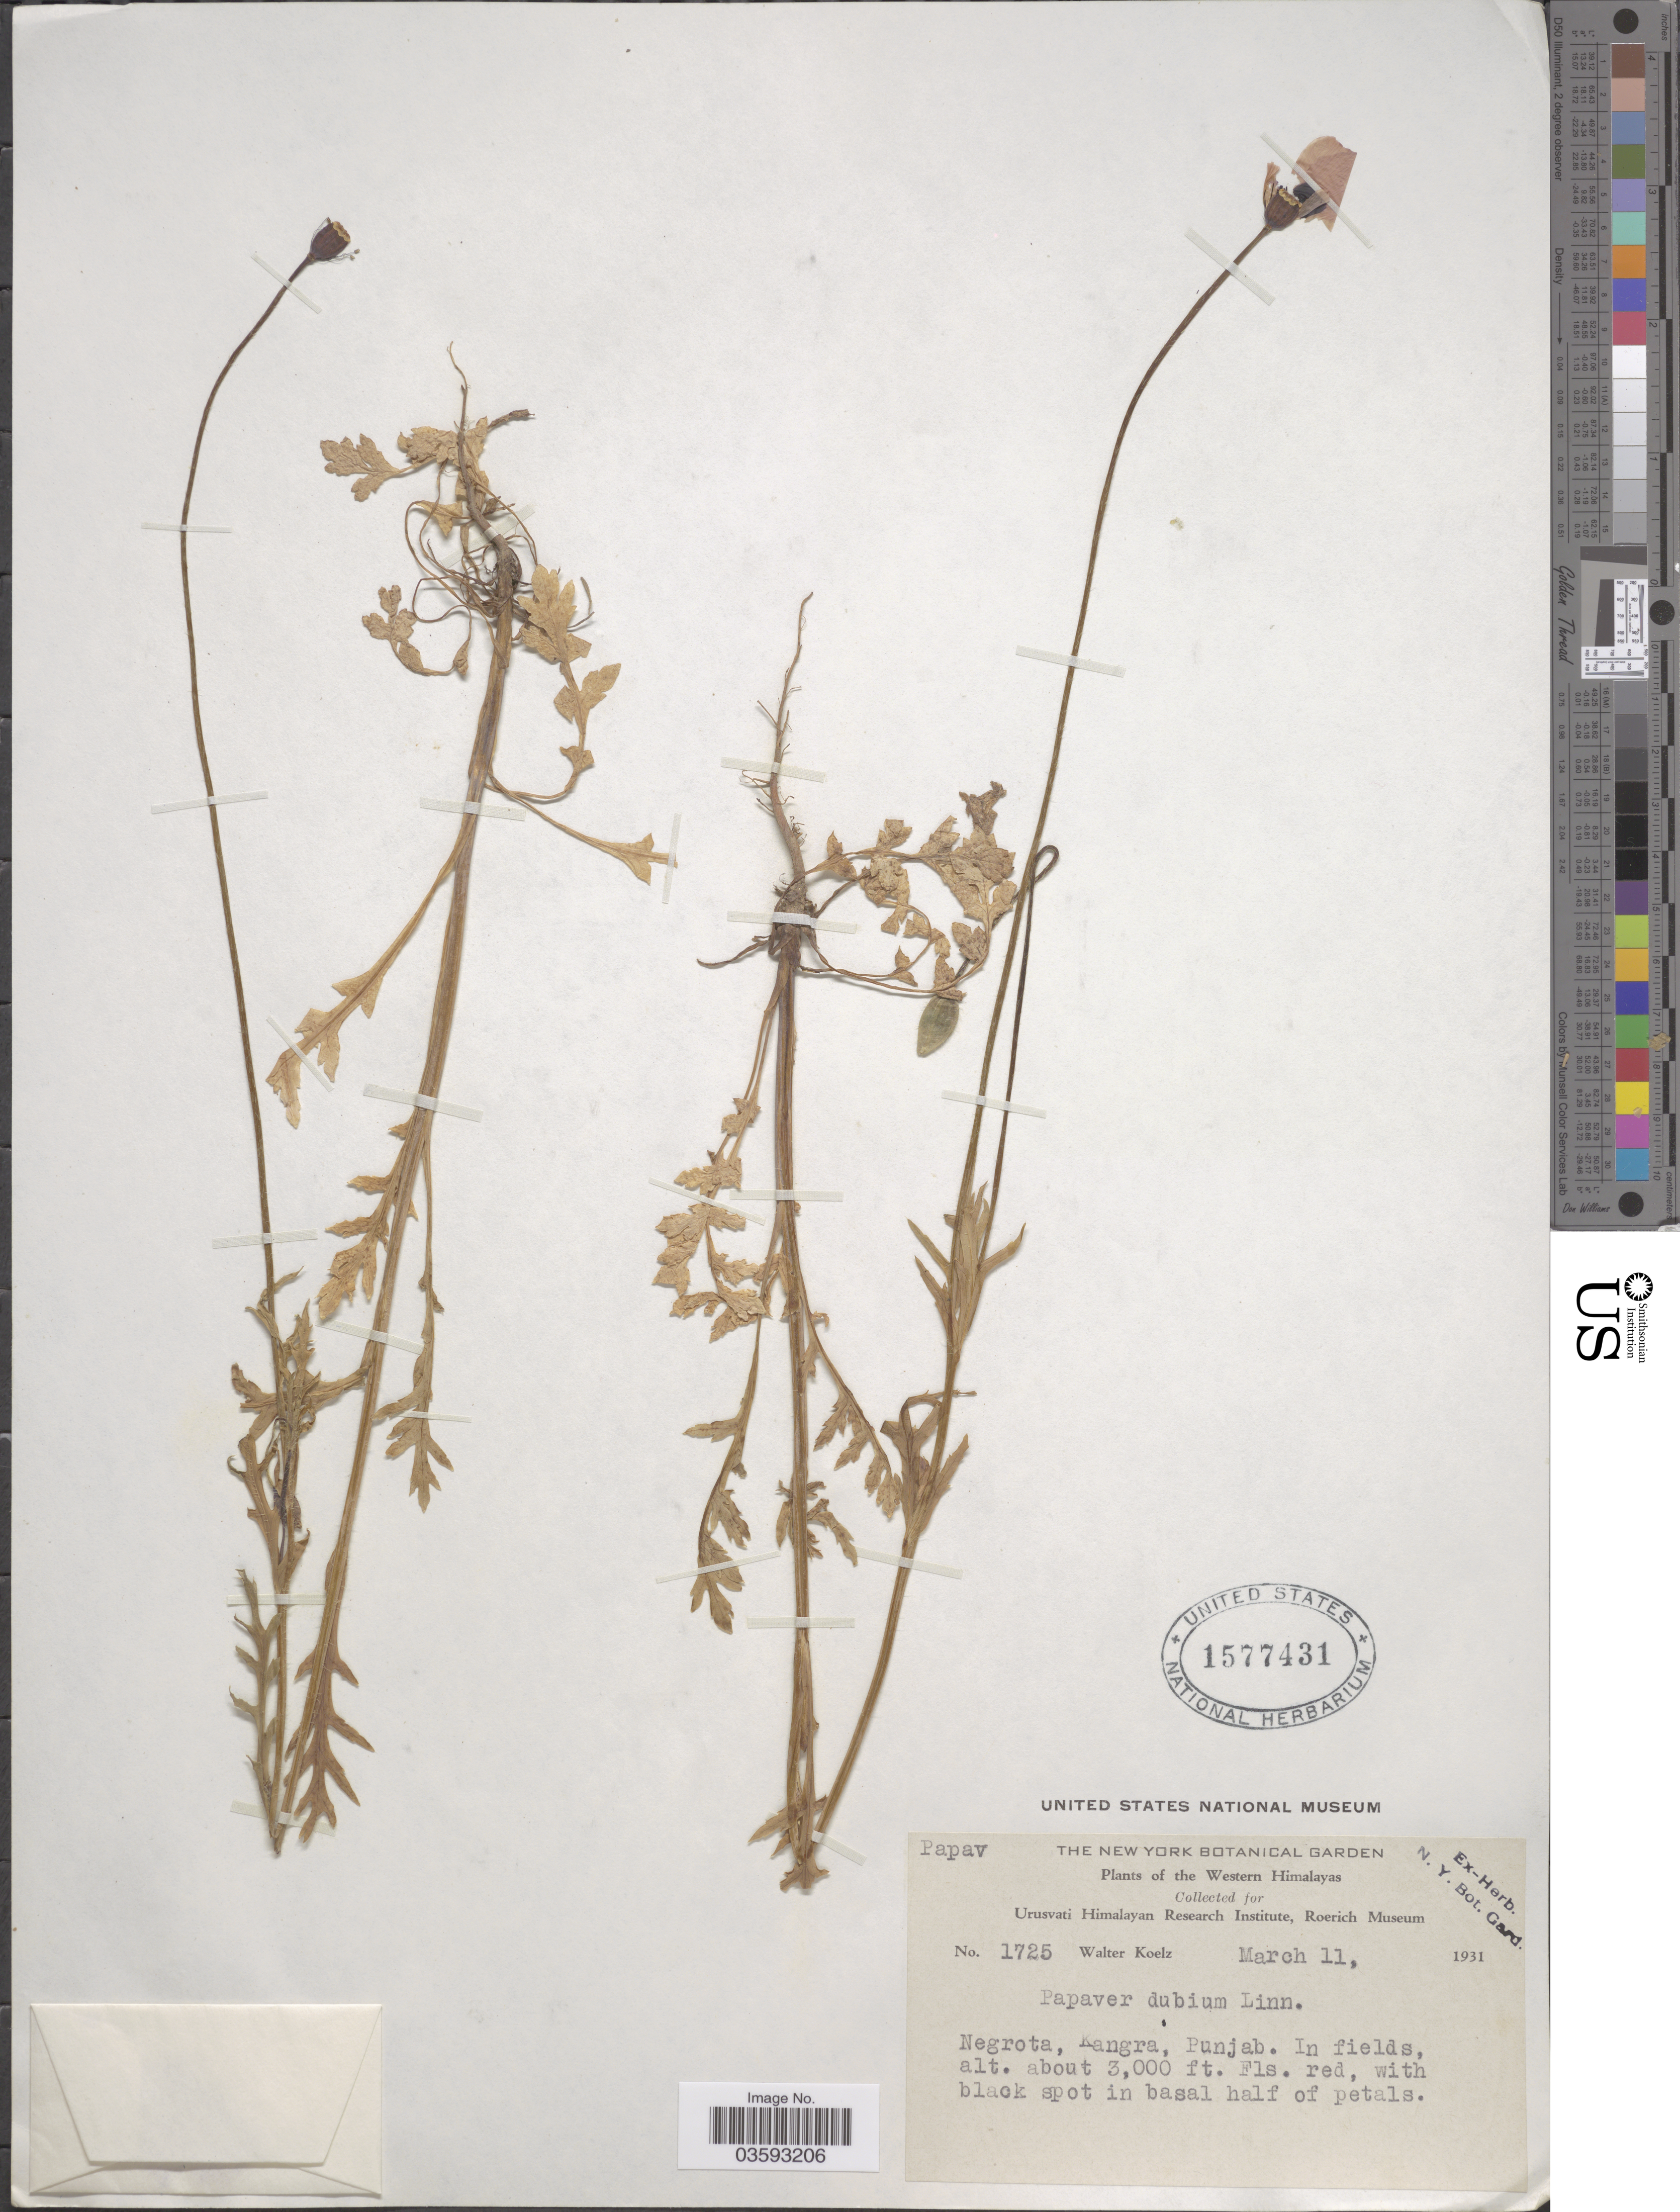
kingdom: Plantae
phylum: Tracheophyta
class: Magnoliopsida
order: Ranunculales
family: Papaveraceae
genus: Papaver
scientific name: Papaver dubium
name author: L.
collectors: W. N. Koelz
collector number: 1725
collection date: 1931-03-11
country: India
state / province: Punjab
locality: Western Himalayas. Negrota, Kangra.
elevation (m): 914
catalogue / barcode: US 1577431